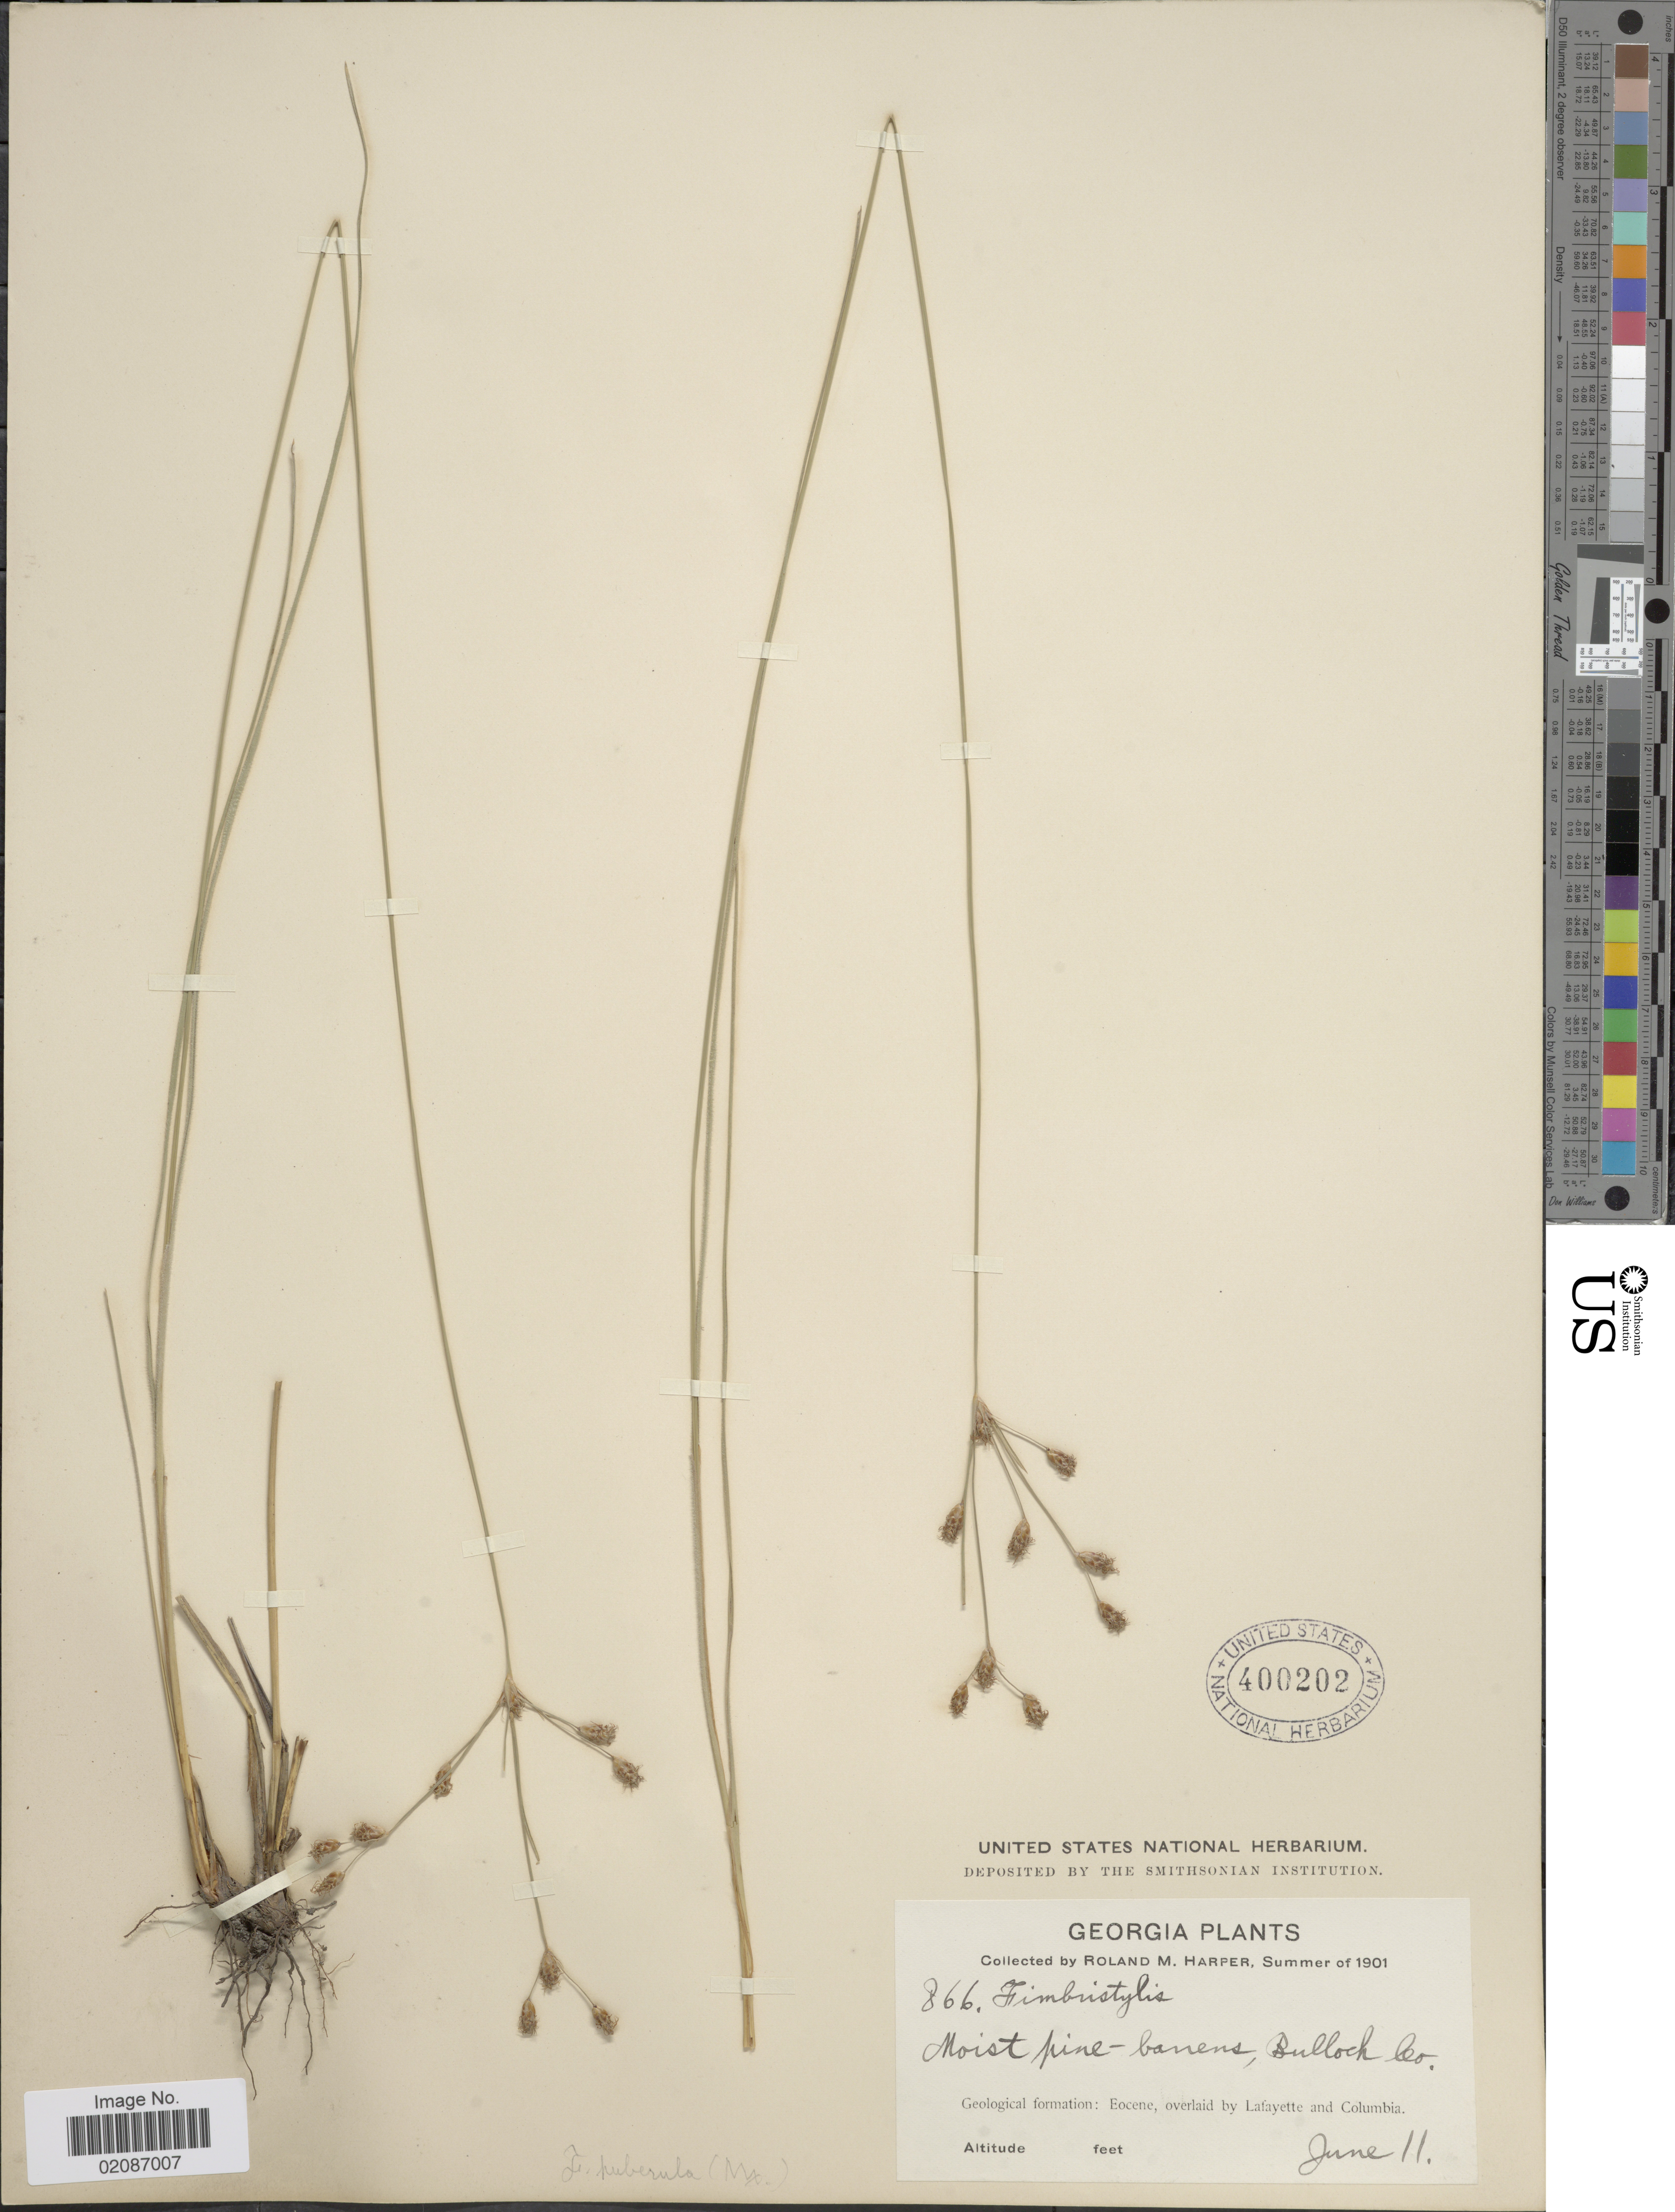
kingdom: Plantae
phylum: Tracheophyta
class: Liliopsida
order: Poales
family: Cyperaceae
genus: Fimbristylis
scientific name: Fimbristylis spadicea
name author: (L.) Vahl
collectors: R. M. Harper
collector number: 866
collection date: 1901-06-11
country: United States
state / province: Georgia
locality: Bullock Co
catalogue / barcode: US 400202